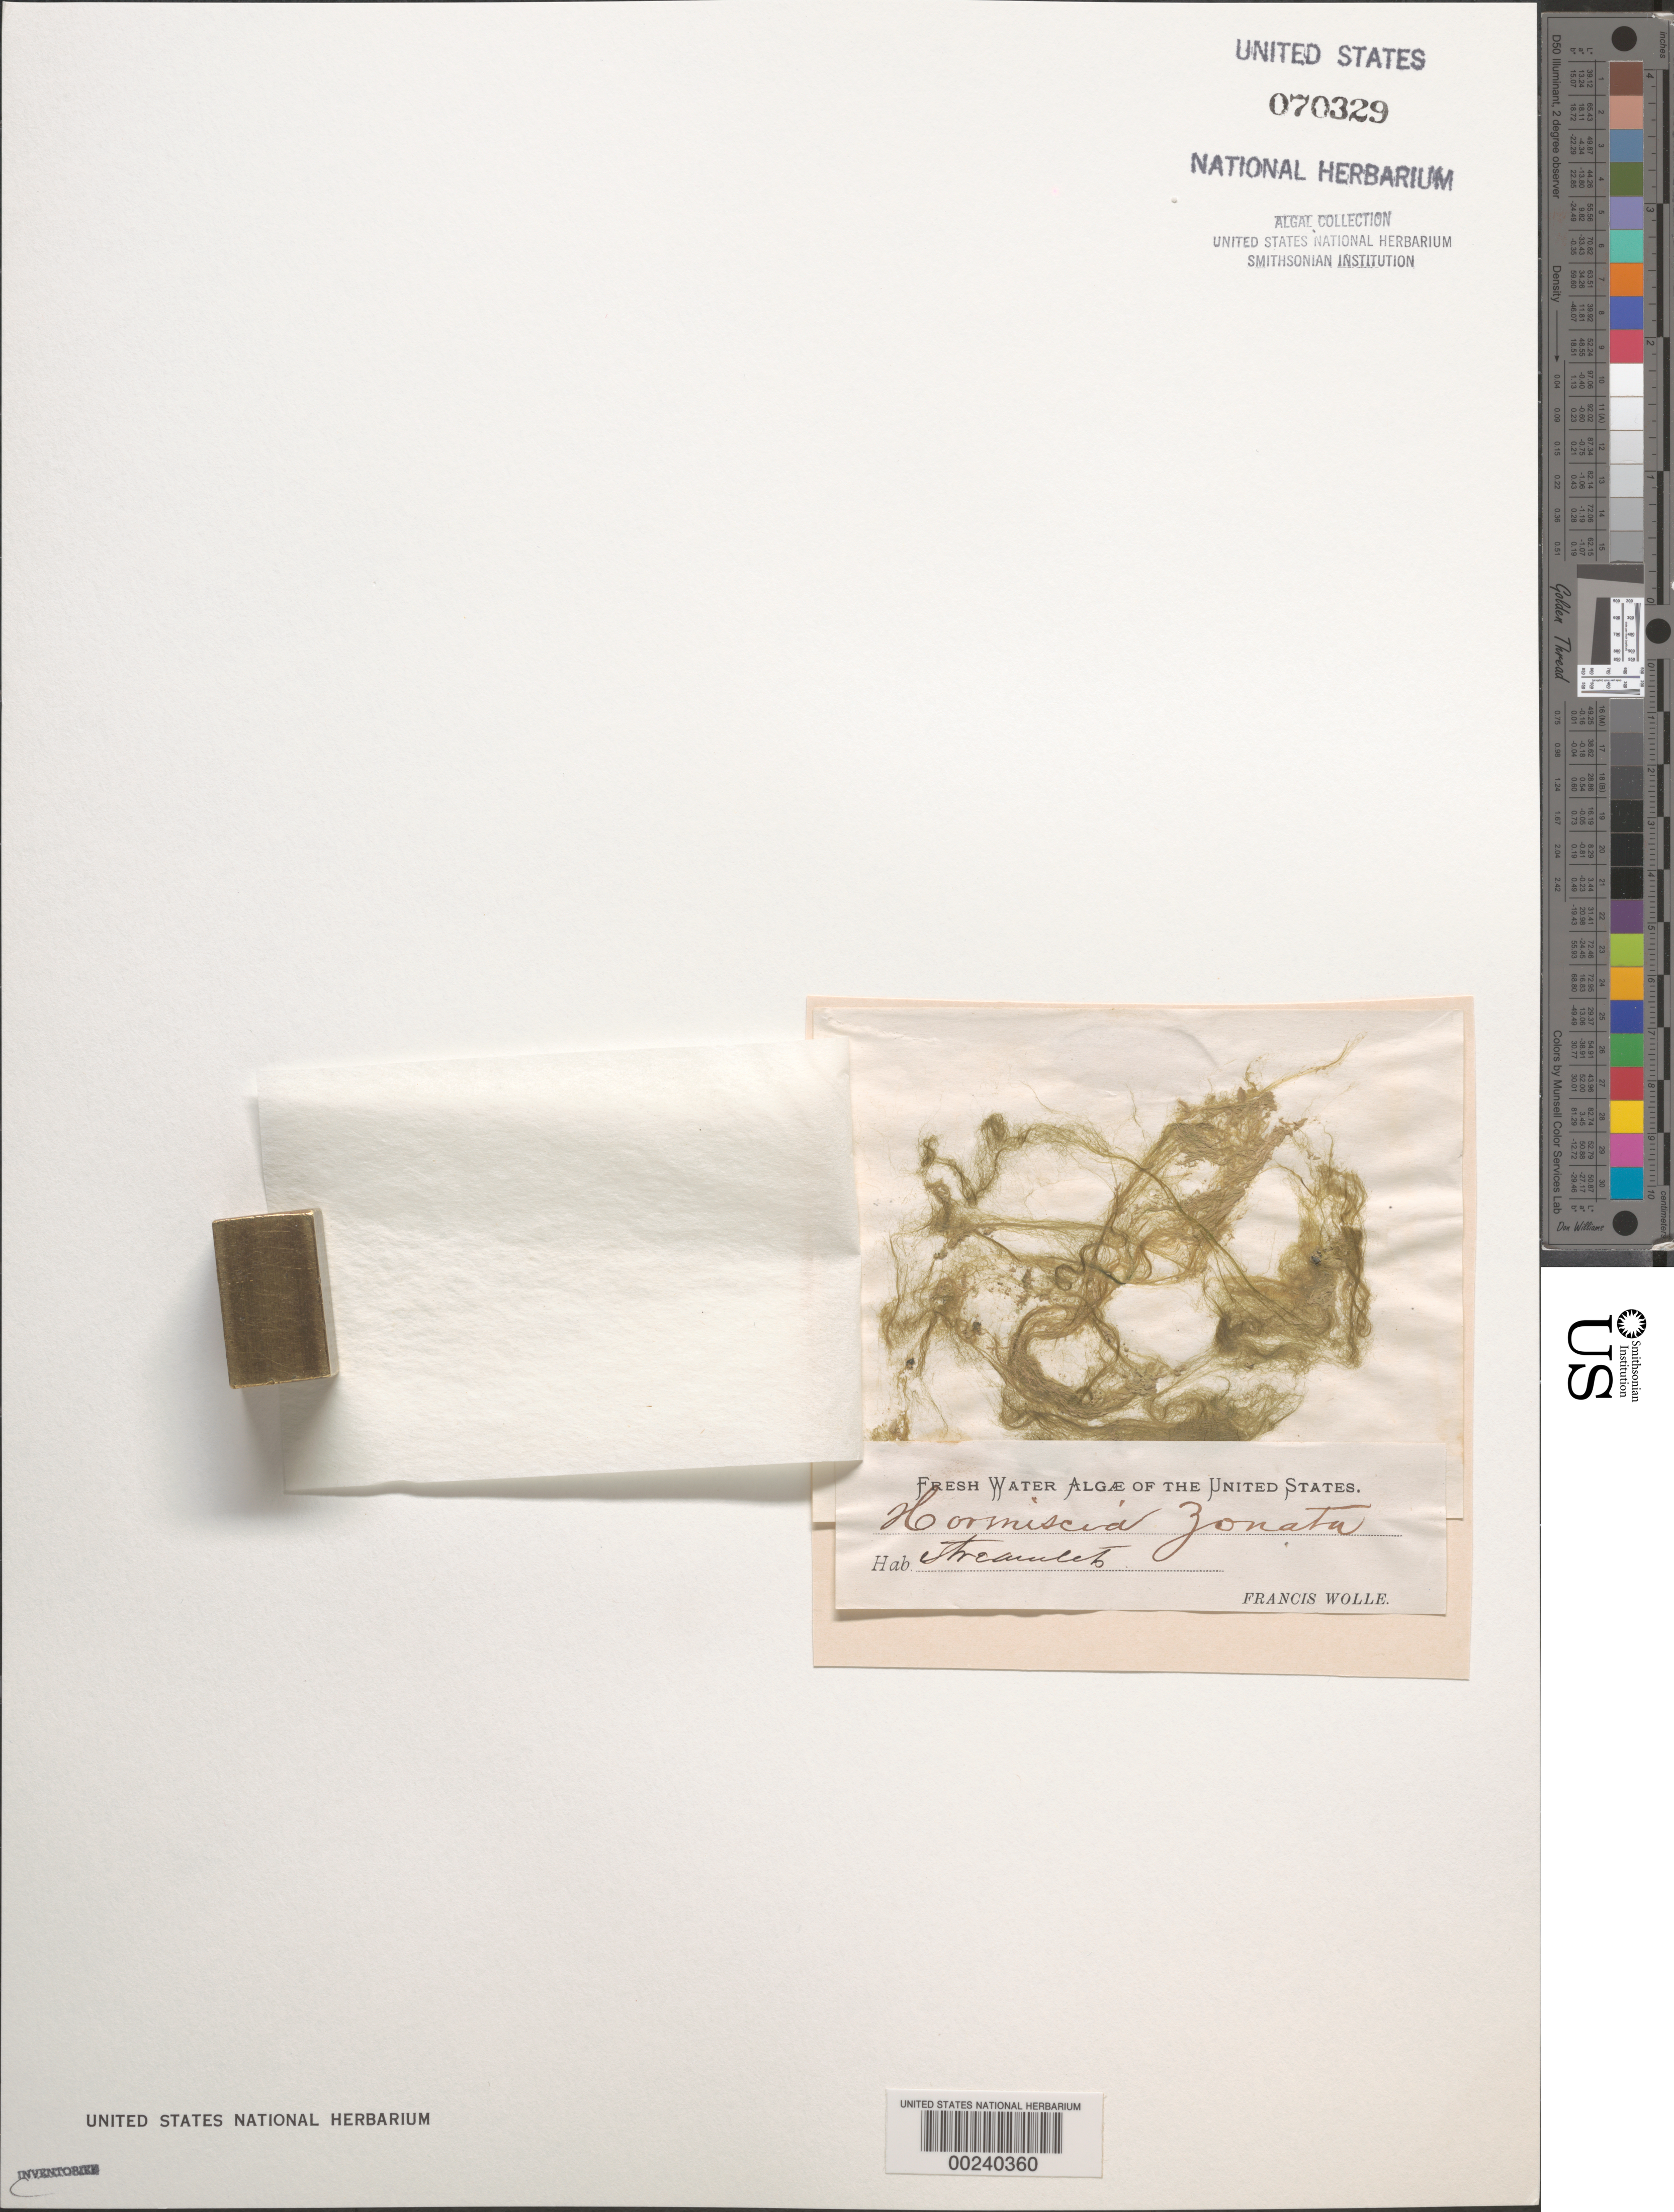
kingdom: Plantae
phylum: Chlorophyta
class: Ulvophyceae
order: Ulotrichales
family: Ulotrichaceae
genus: Ulothrix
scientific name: Ulothrix zonata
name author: (F. Weber & D. Mohr) Kütz.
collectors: F. Wolle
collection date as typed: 18--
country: United States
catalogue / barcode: US 70329